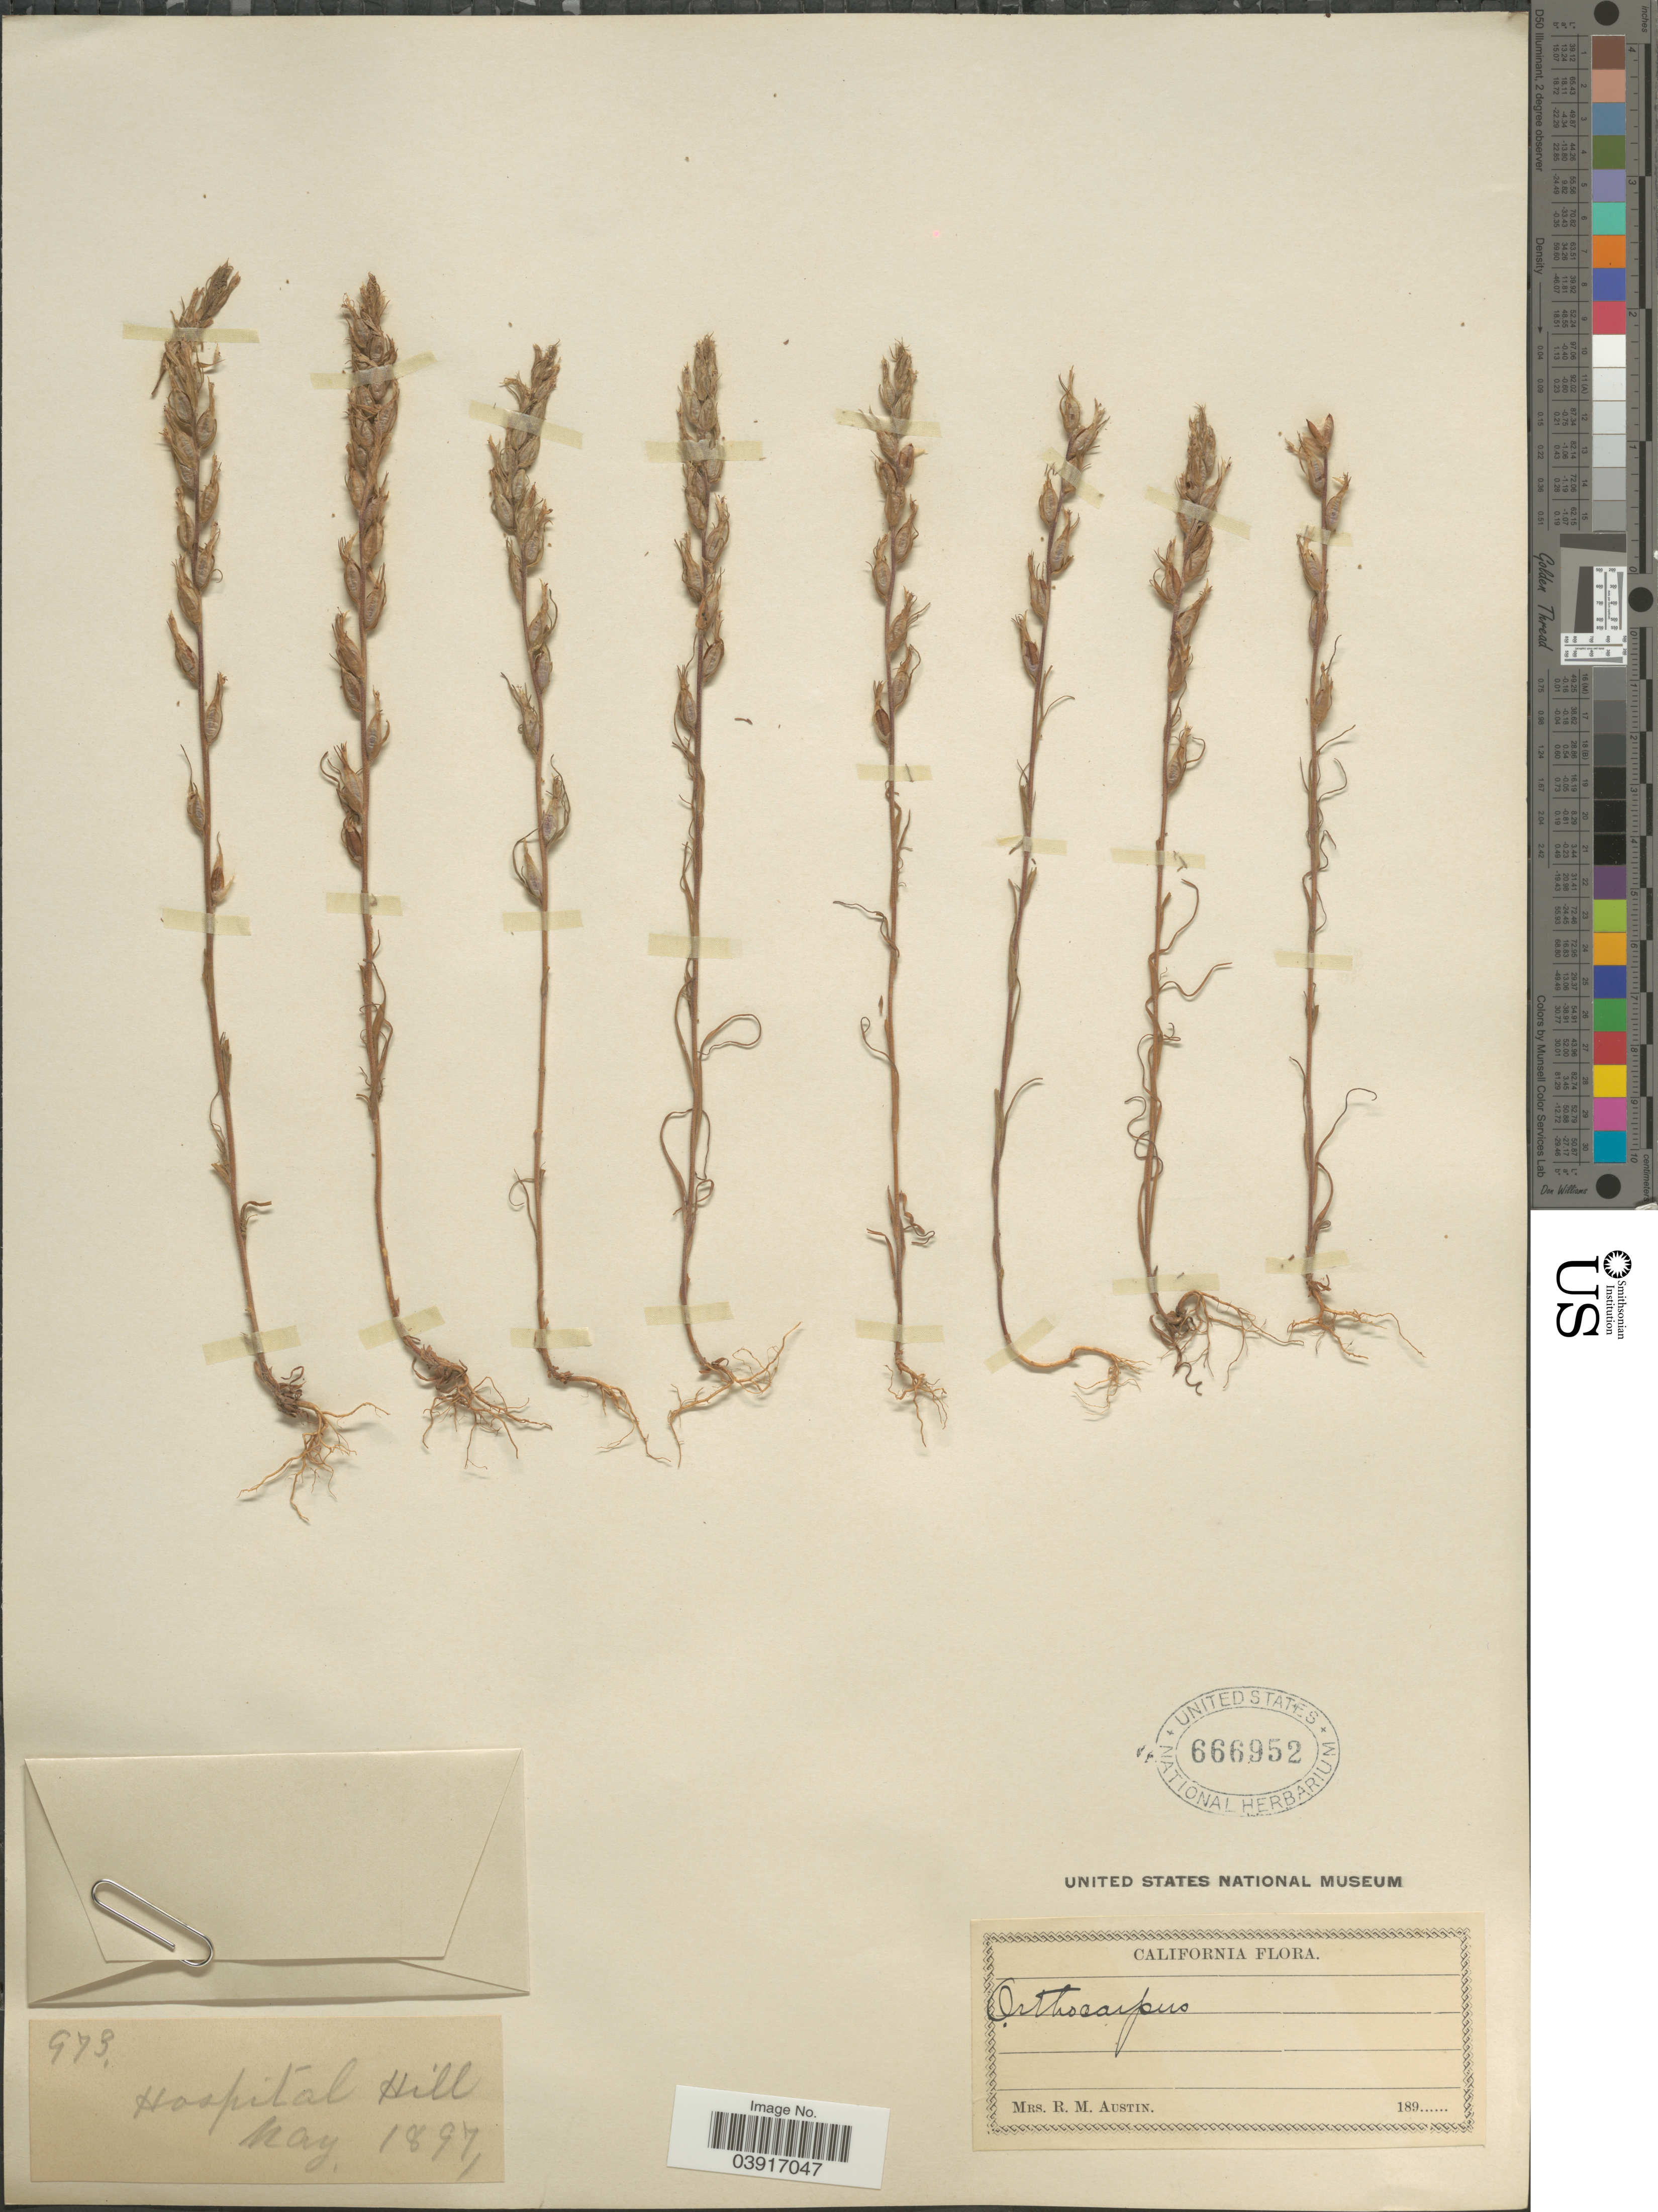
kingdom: Plantae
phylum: Tracheophyta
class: Magnoliopsida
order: Lamiales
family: Orobanchaceae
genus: Orthocarpus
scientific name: Orthocarpus attenuatus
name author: A. Gray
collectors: R. Austin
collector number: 973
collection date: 1897-05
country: United States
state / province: California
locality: Hospital Hill.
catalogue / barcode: US 666952